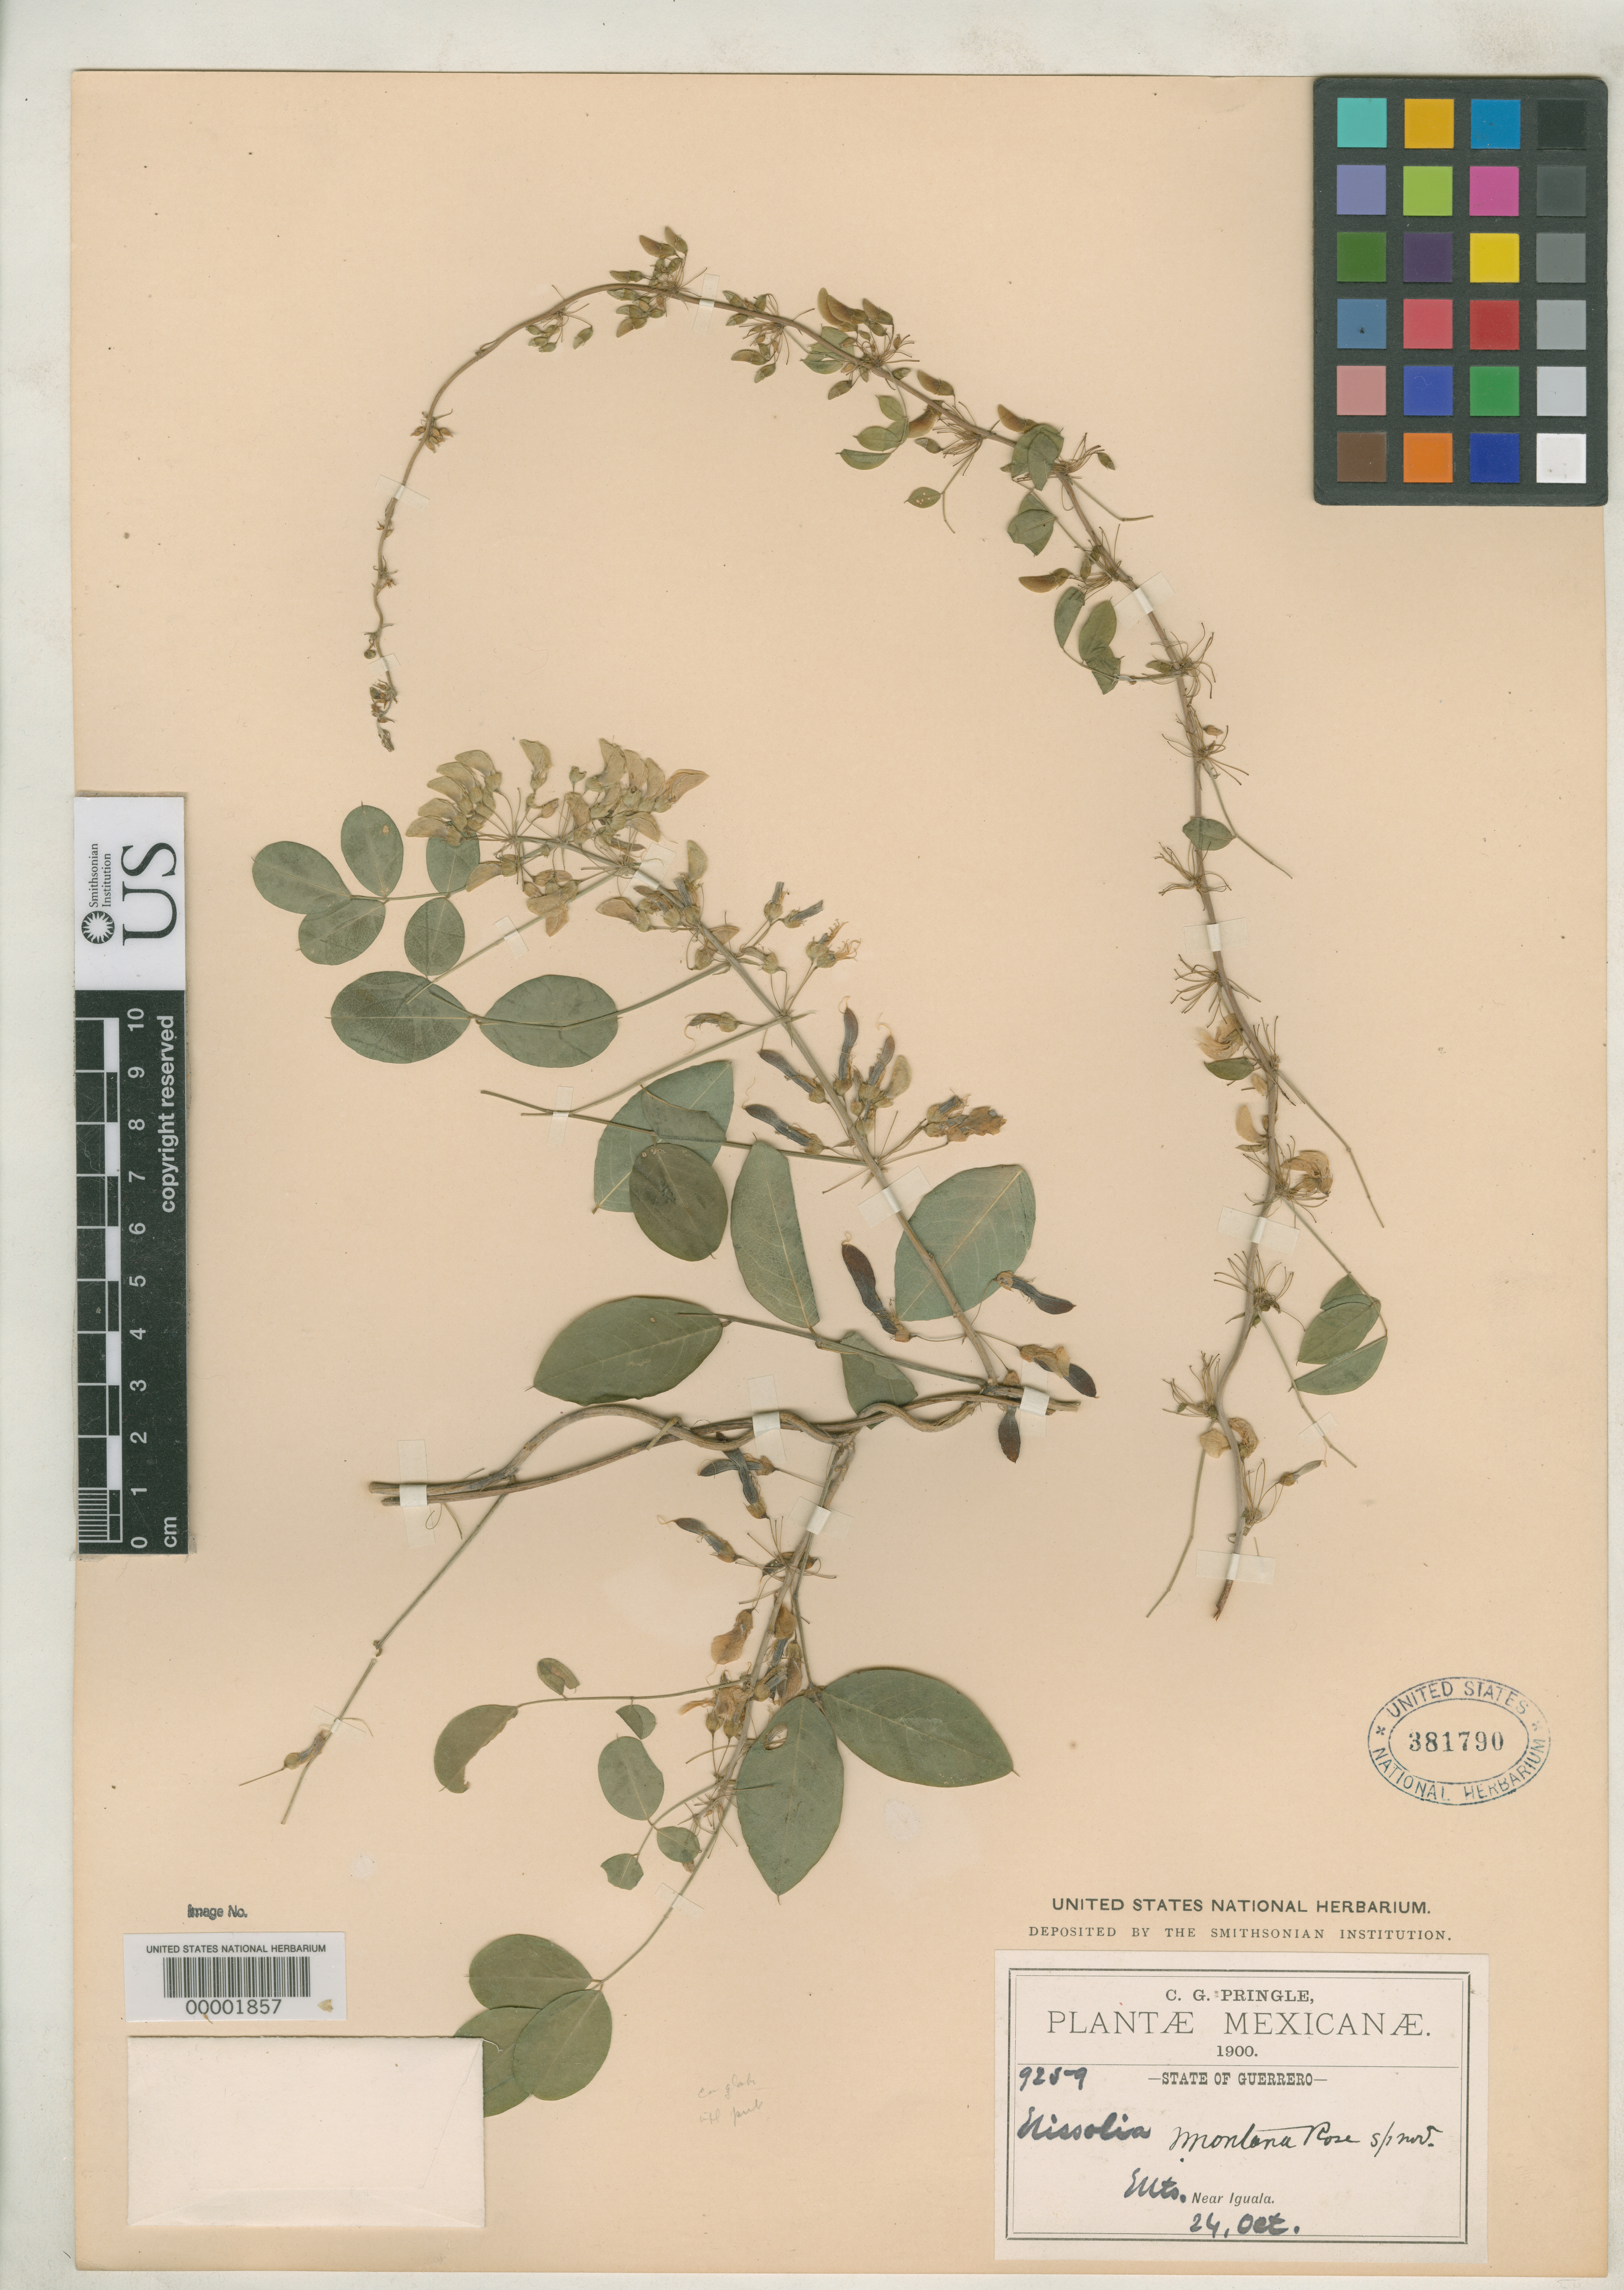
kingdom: Plantae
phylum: Tracheophyta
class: Magnoliopsida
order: Fabales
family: Fabaceae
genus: Nissolia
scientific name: Nissolia montana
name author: Rose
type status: Holotype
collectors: C. G. Pringle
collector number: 9259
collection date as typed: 24 Oct 1900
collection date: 1900-10-24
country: Mexico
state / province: Guerrero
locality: Near Iguala.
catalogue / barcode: US 381790